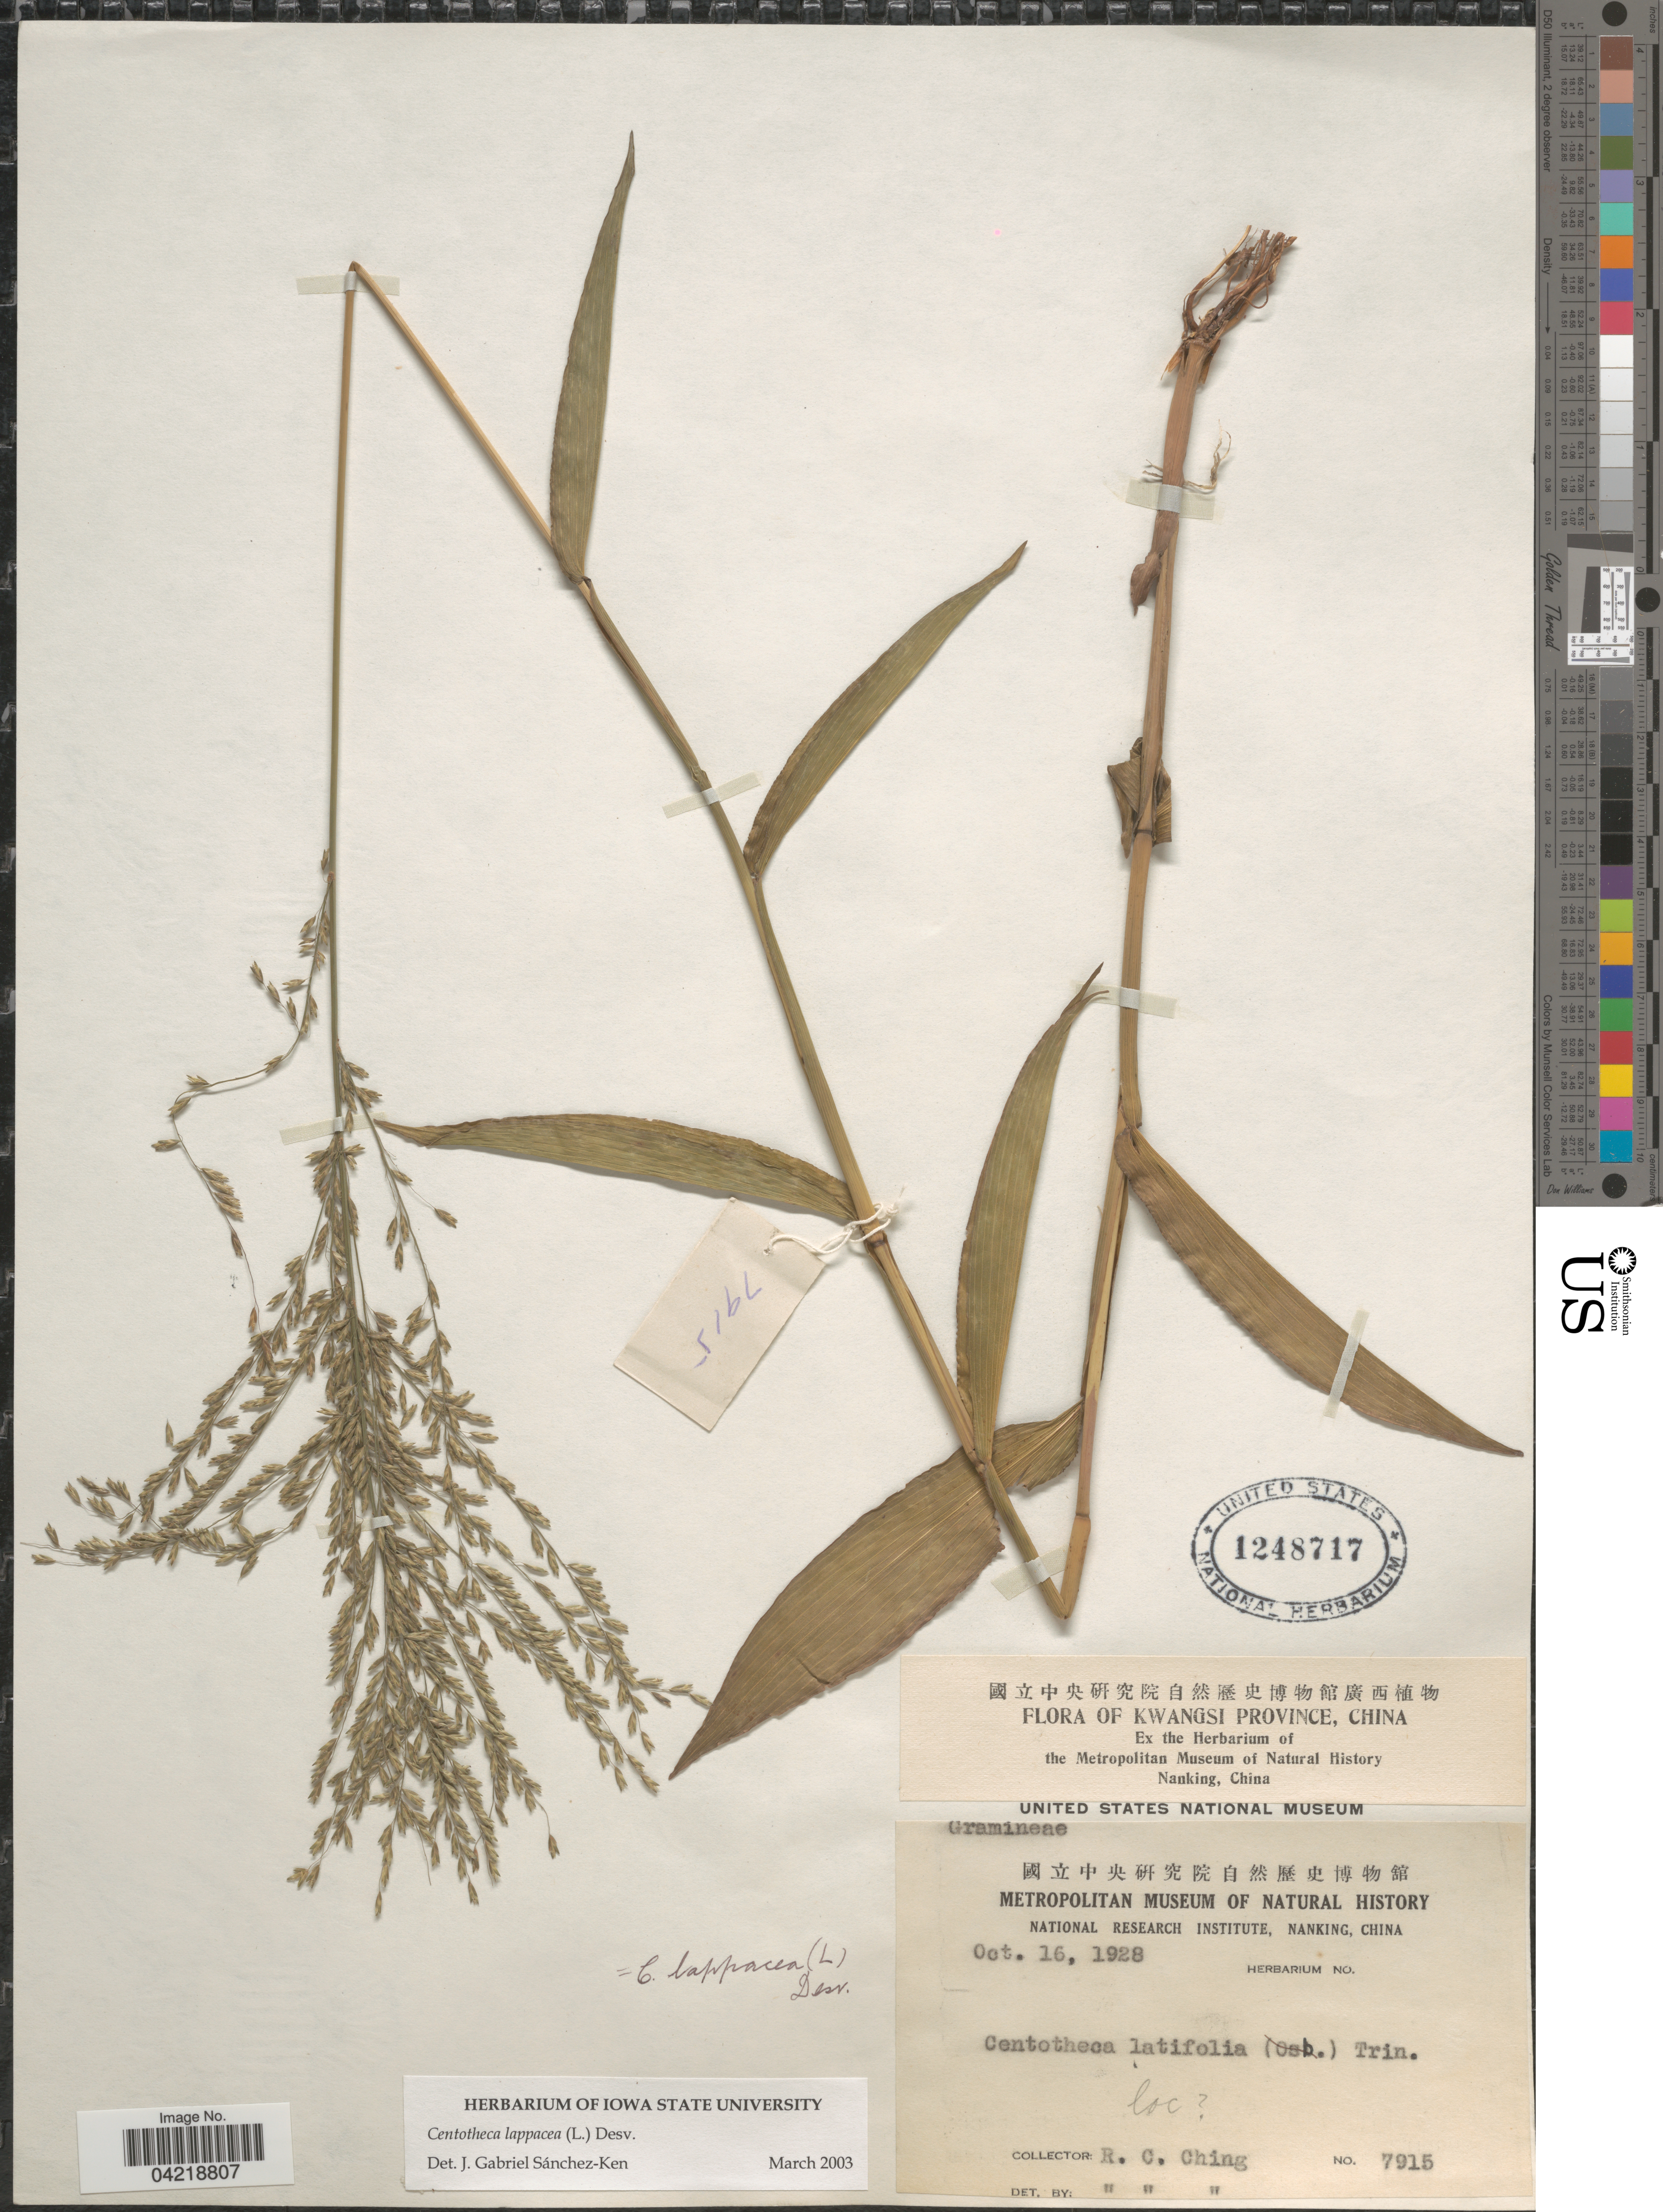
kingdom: Plantae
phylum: Tracheophyta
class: Liliopsida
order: Poales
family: Poaceae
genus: Centotheca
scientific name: Centotheca lappacea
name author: (L.) Desv.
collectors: R. C. Ching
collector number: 7915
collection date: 1928-10-16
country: China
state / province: Guangxi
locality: Kwangsi Province.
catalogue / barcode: US 1248717